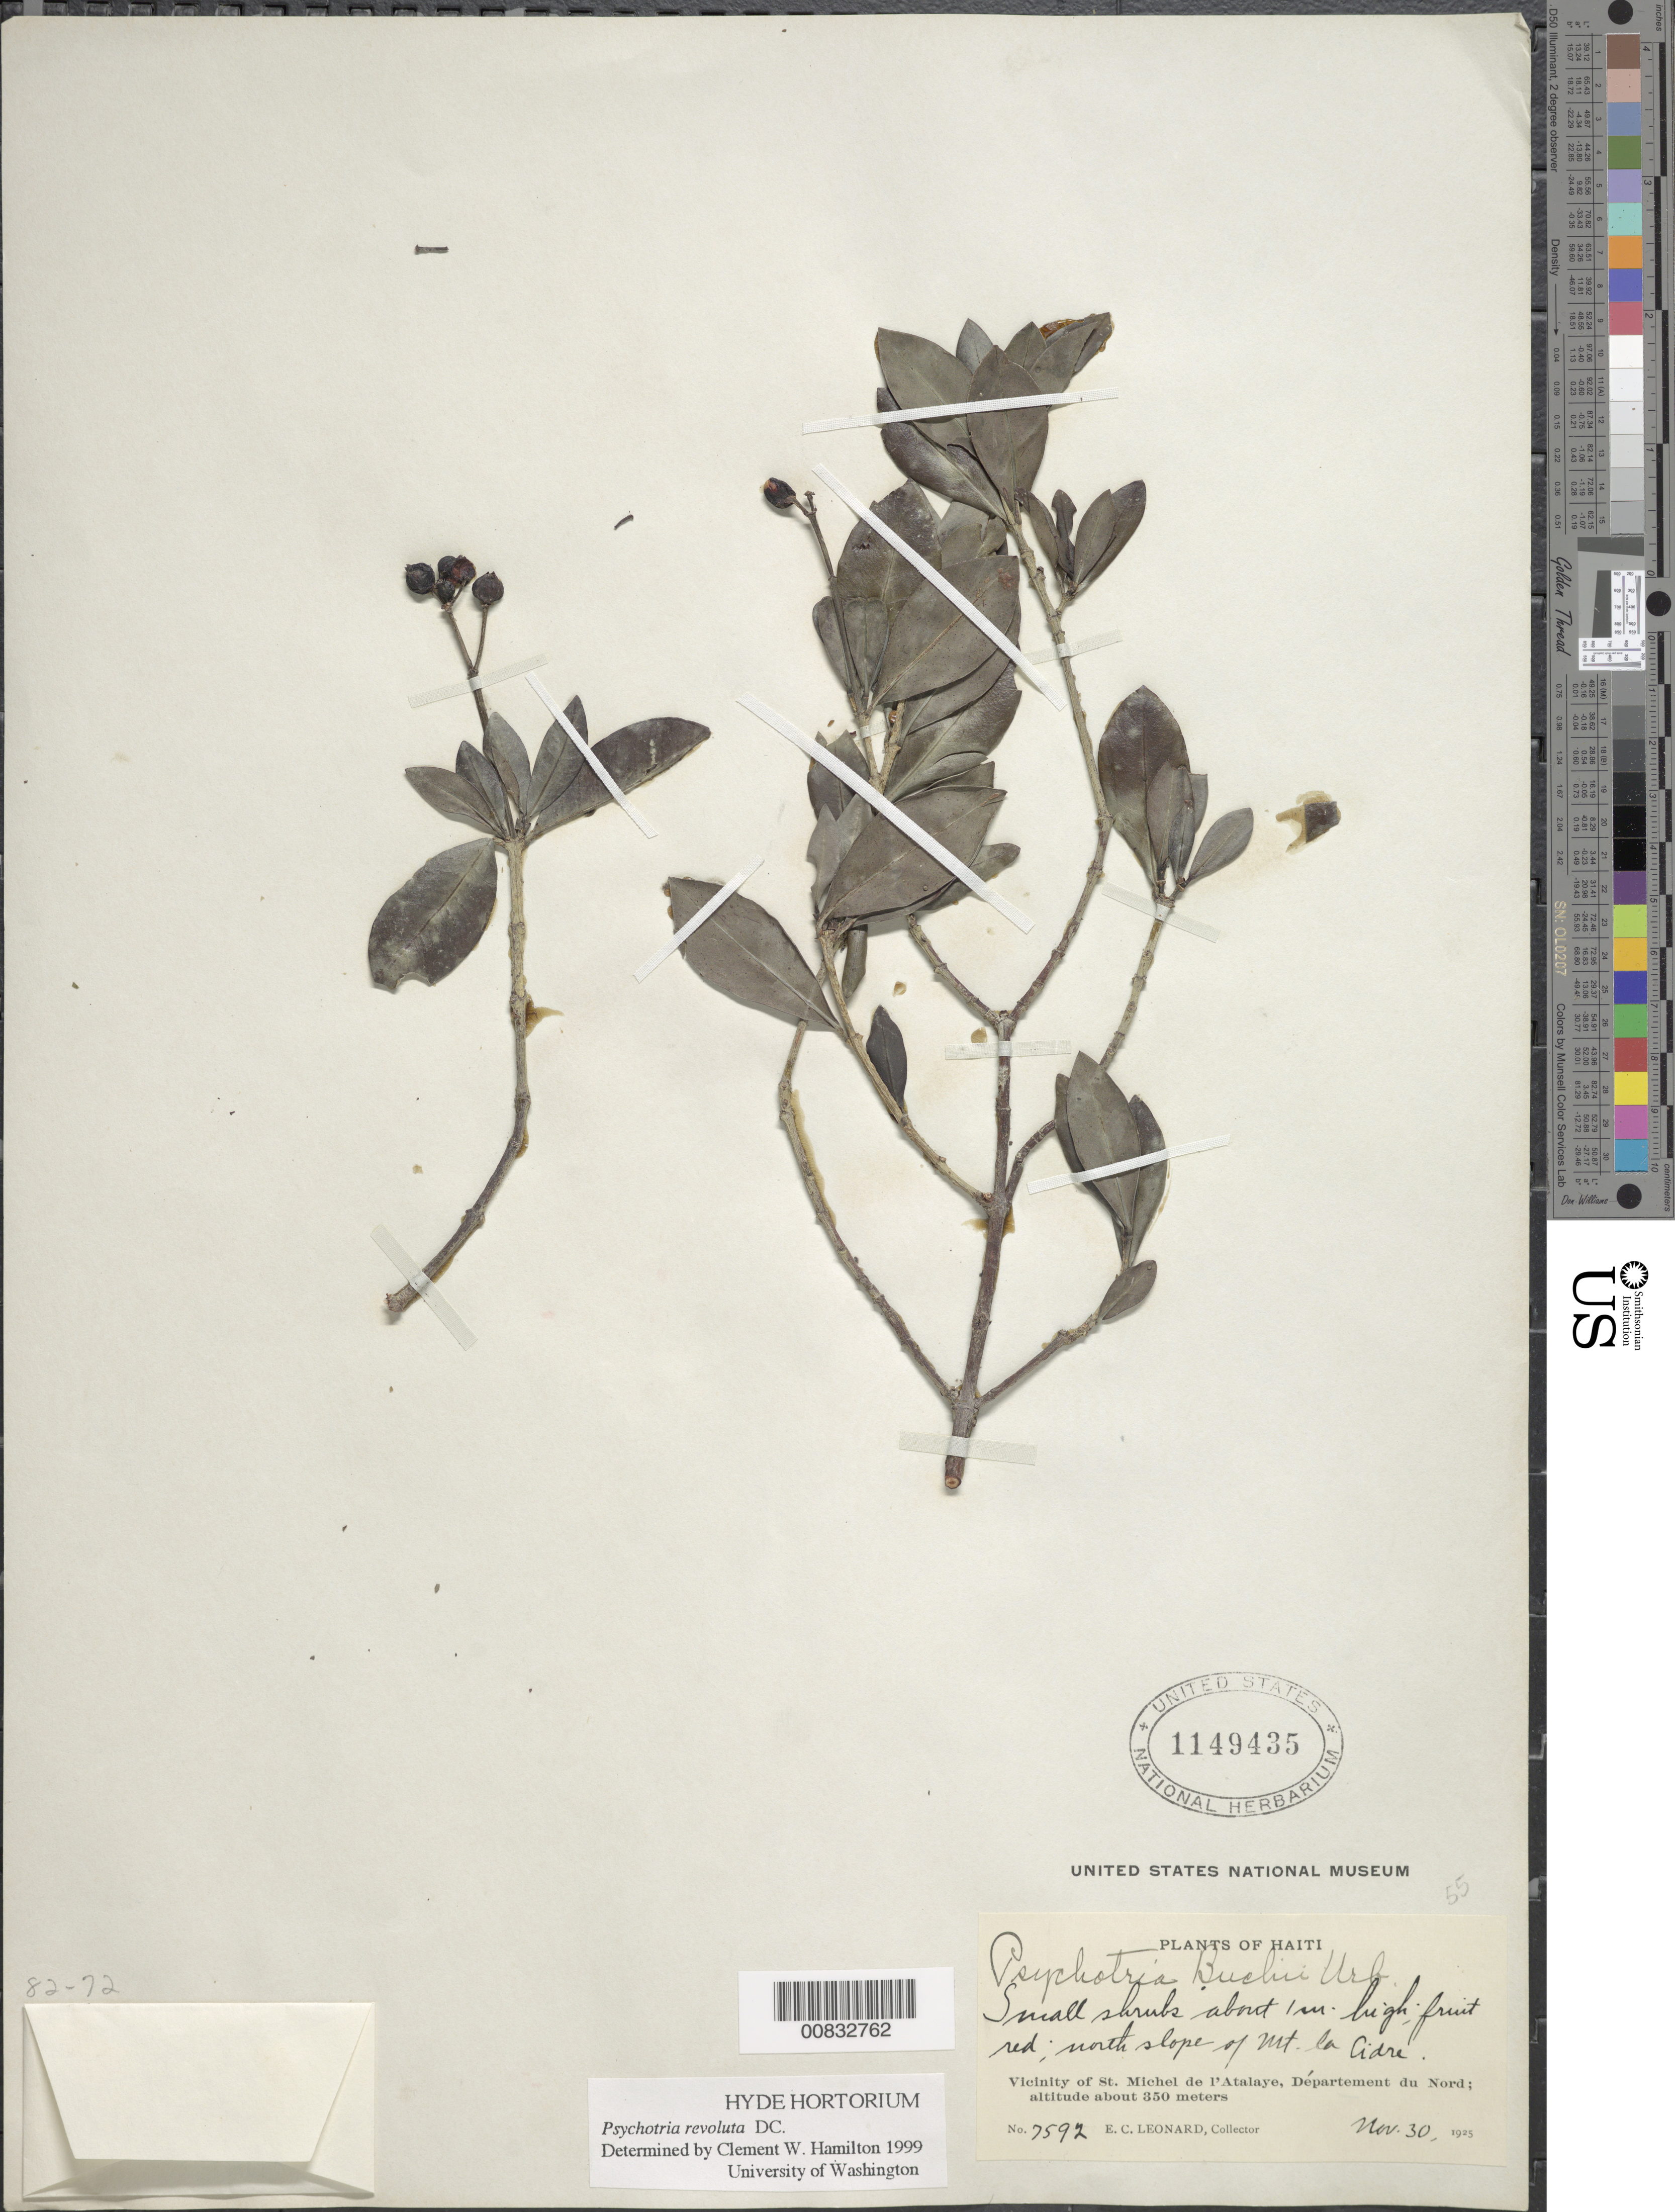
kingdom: Plantae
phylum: Tracheophyta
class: Magnoliopsida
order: Gentianales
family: Rubiaceae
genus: Psychotria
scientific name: Psychotria revoluta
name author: DC.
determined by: Hamilton, C. W.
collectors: E. C. Leonard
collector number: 7592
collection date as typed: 30 Nov 1925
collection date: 1925-11-30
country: Haiti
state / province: Nord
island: Hispaniola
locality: vicinity of St. Michel de l'Atalaye, north slope of Mt la Cidre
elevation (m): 350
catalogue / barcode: US 1149435